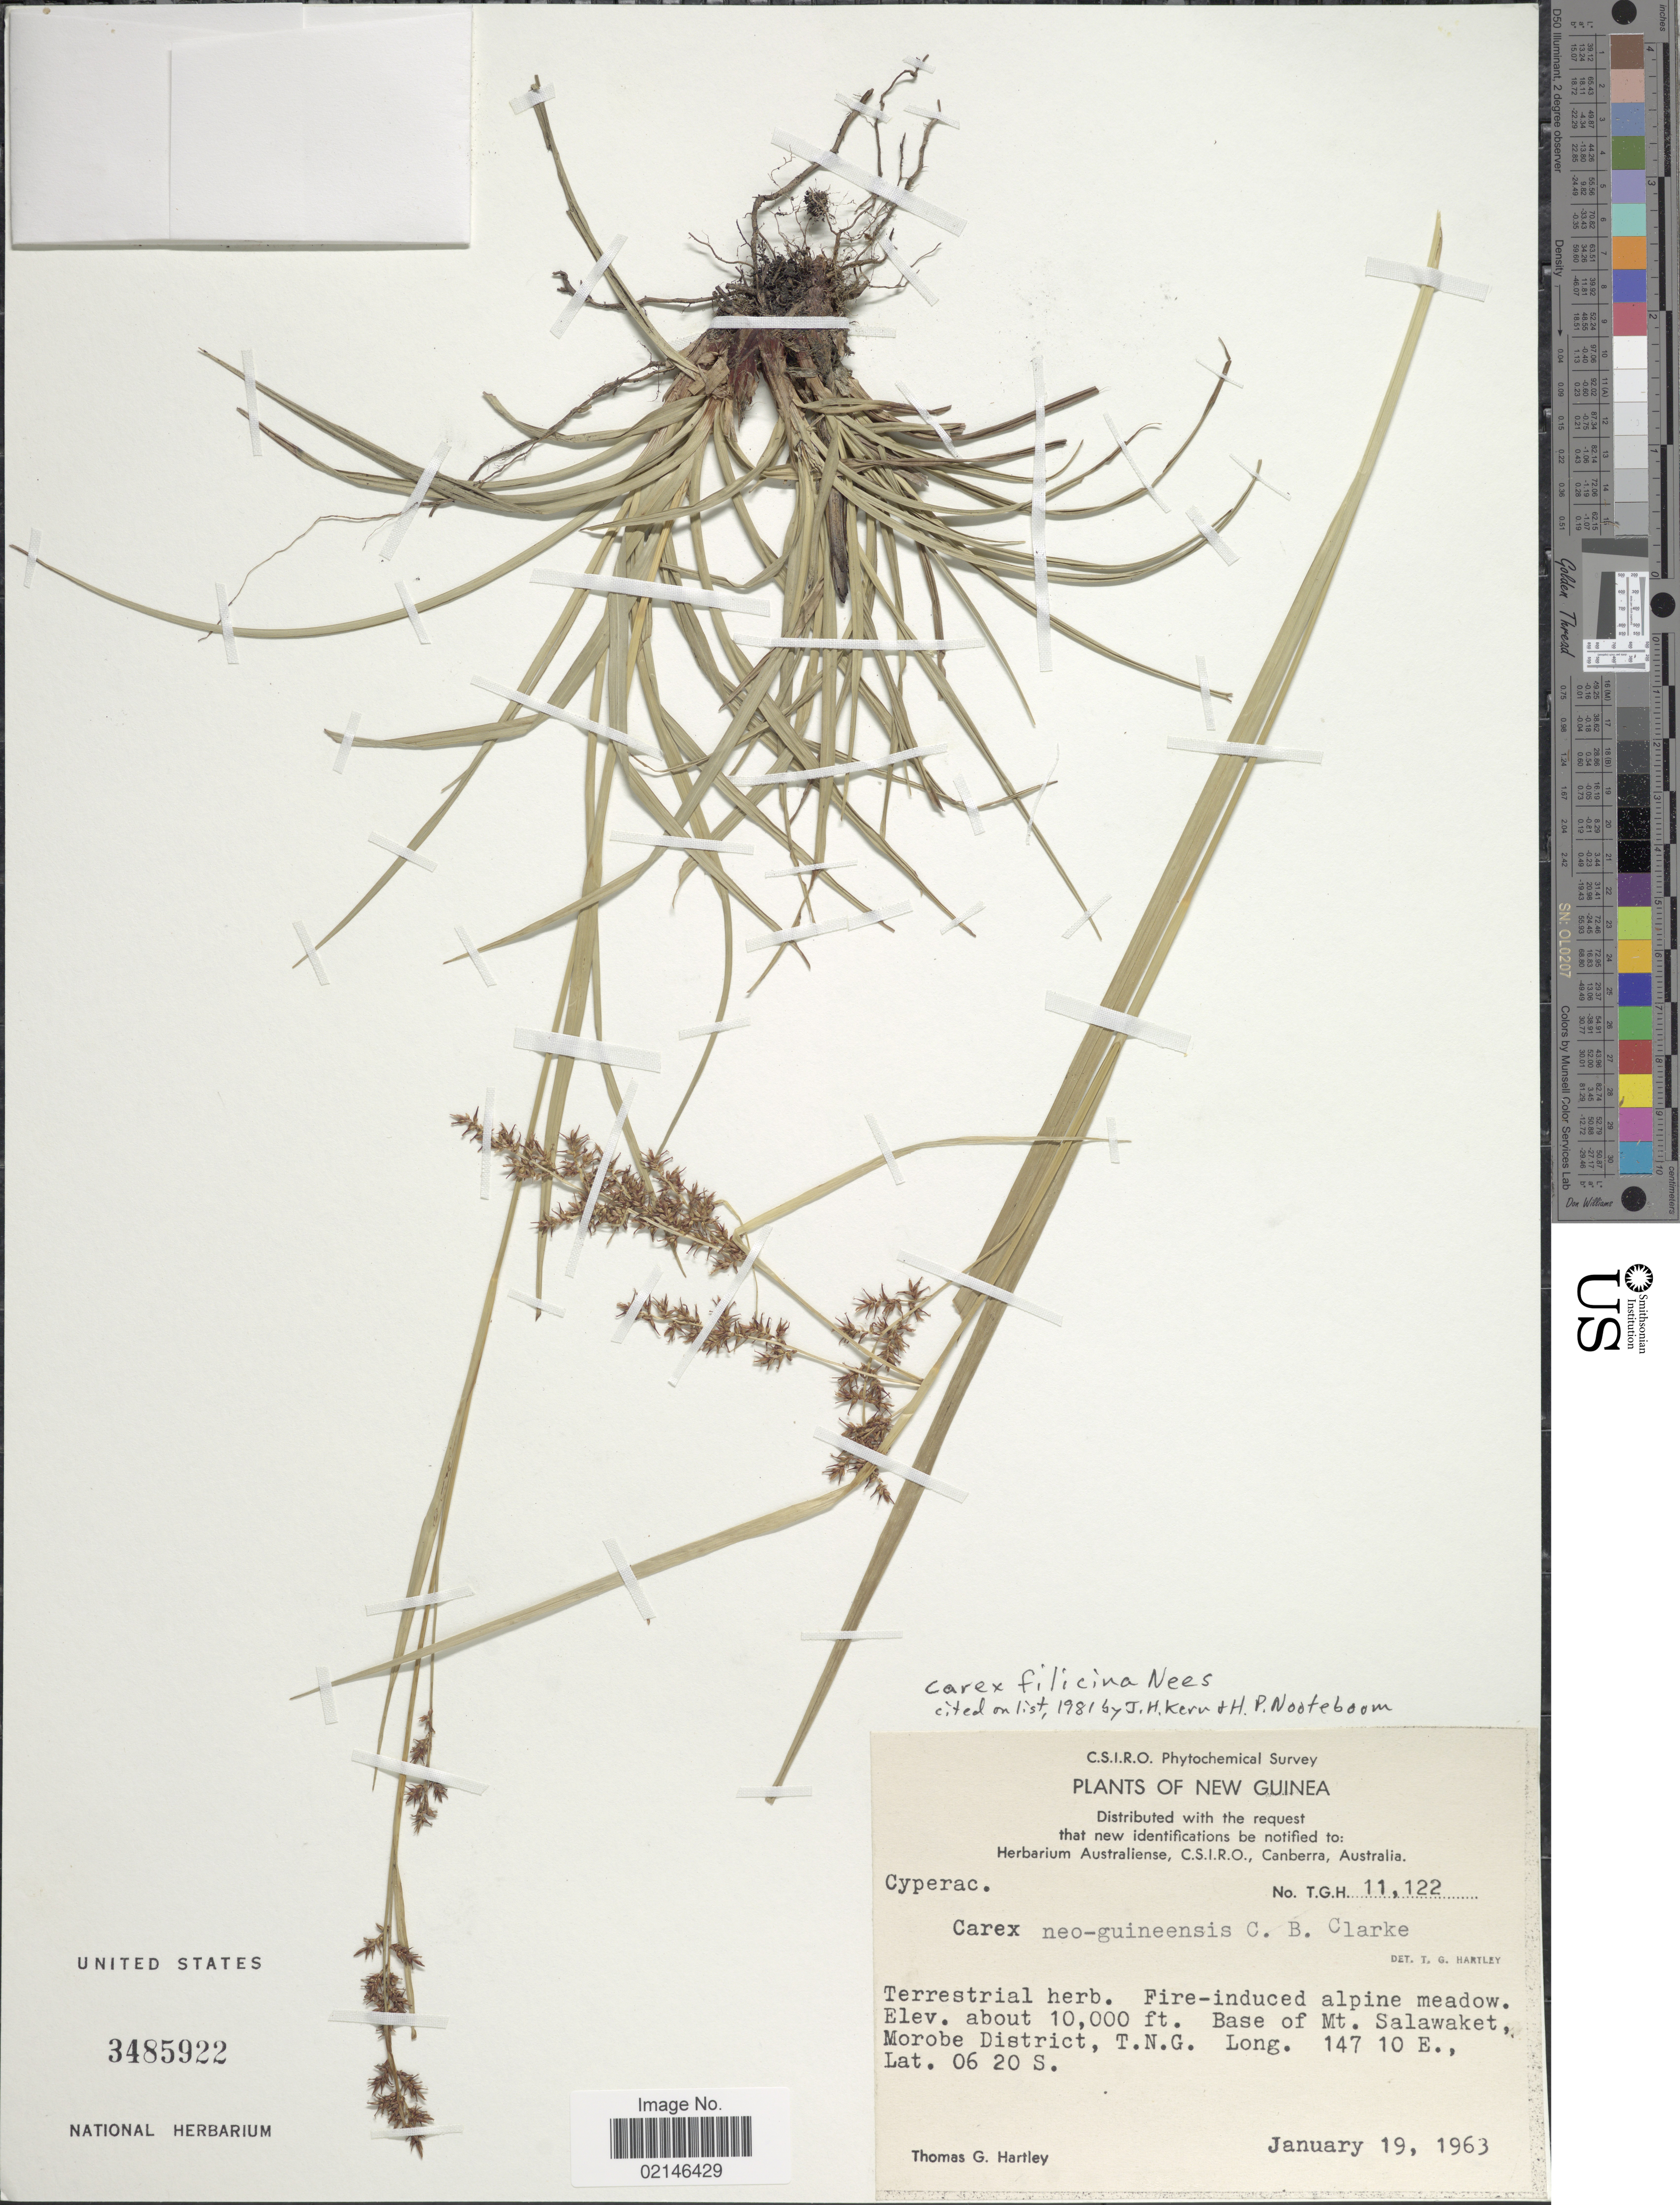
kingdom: Plantae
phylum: Tracheophyta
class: Liliopsida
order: Poales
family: Cyperaceae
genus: Carex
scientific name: Carex filicina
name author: Nees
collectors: T. G. Hartley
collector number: TGH11122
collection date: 1963-01-19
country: Papua New Guinea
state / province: Morobe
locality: Base of Mt. Salawaket, Morobe District, T.N.G.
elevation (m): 3048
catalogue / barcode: US 3485922